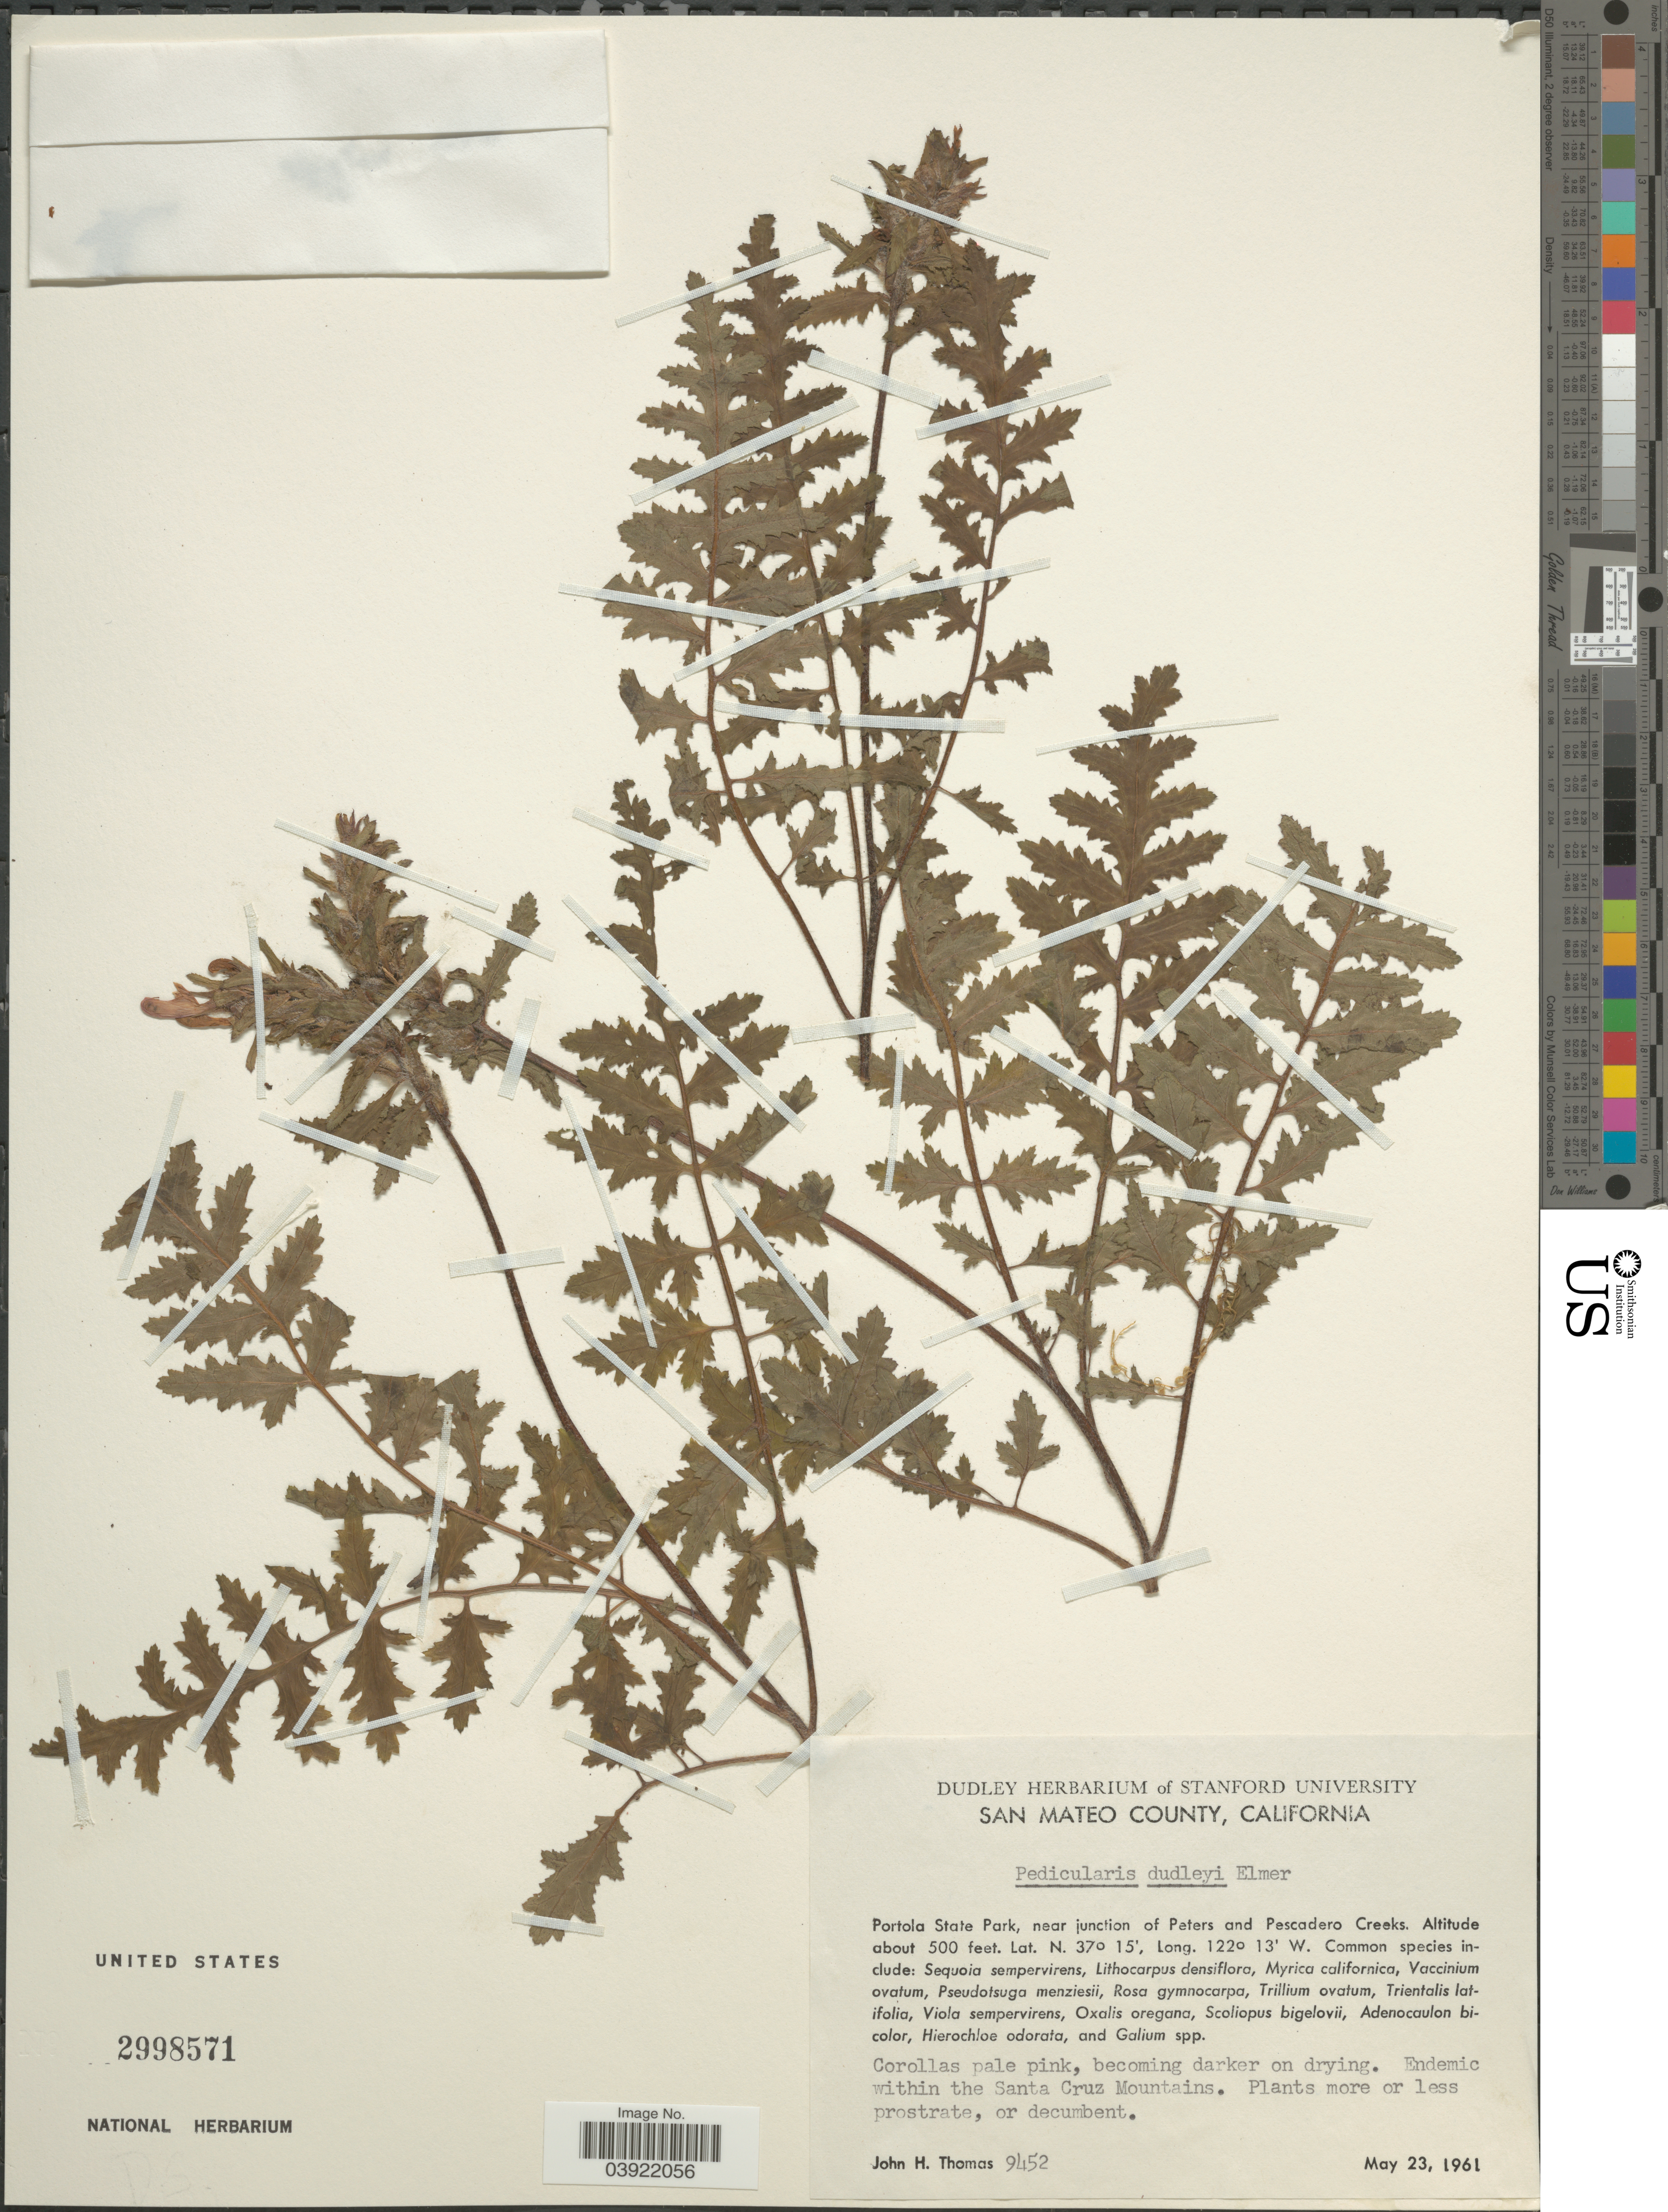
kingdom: Plantae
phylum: Tracheophyta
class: Magnoliopsida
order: Lamiales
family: Orobanchaceae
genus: Pedicularis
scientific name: Pedicularis dudleyi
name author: Elmer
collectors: J. H. Thomas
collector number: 9452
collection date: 1961-05-23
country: United States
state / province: California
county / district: San Mateo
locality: San Mateo County. Portola State Park, near junction of Peters and Pescadero Creeks. Santa Cruz Mountains.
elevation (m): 152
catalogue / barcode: US 2998571